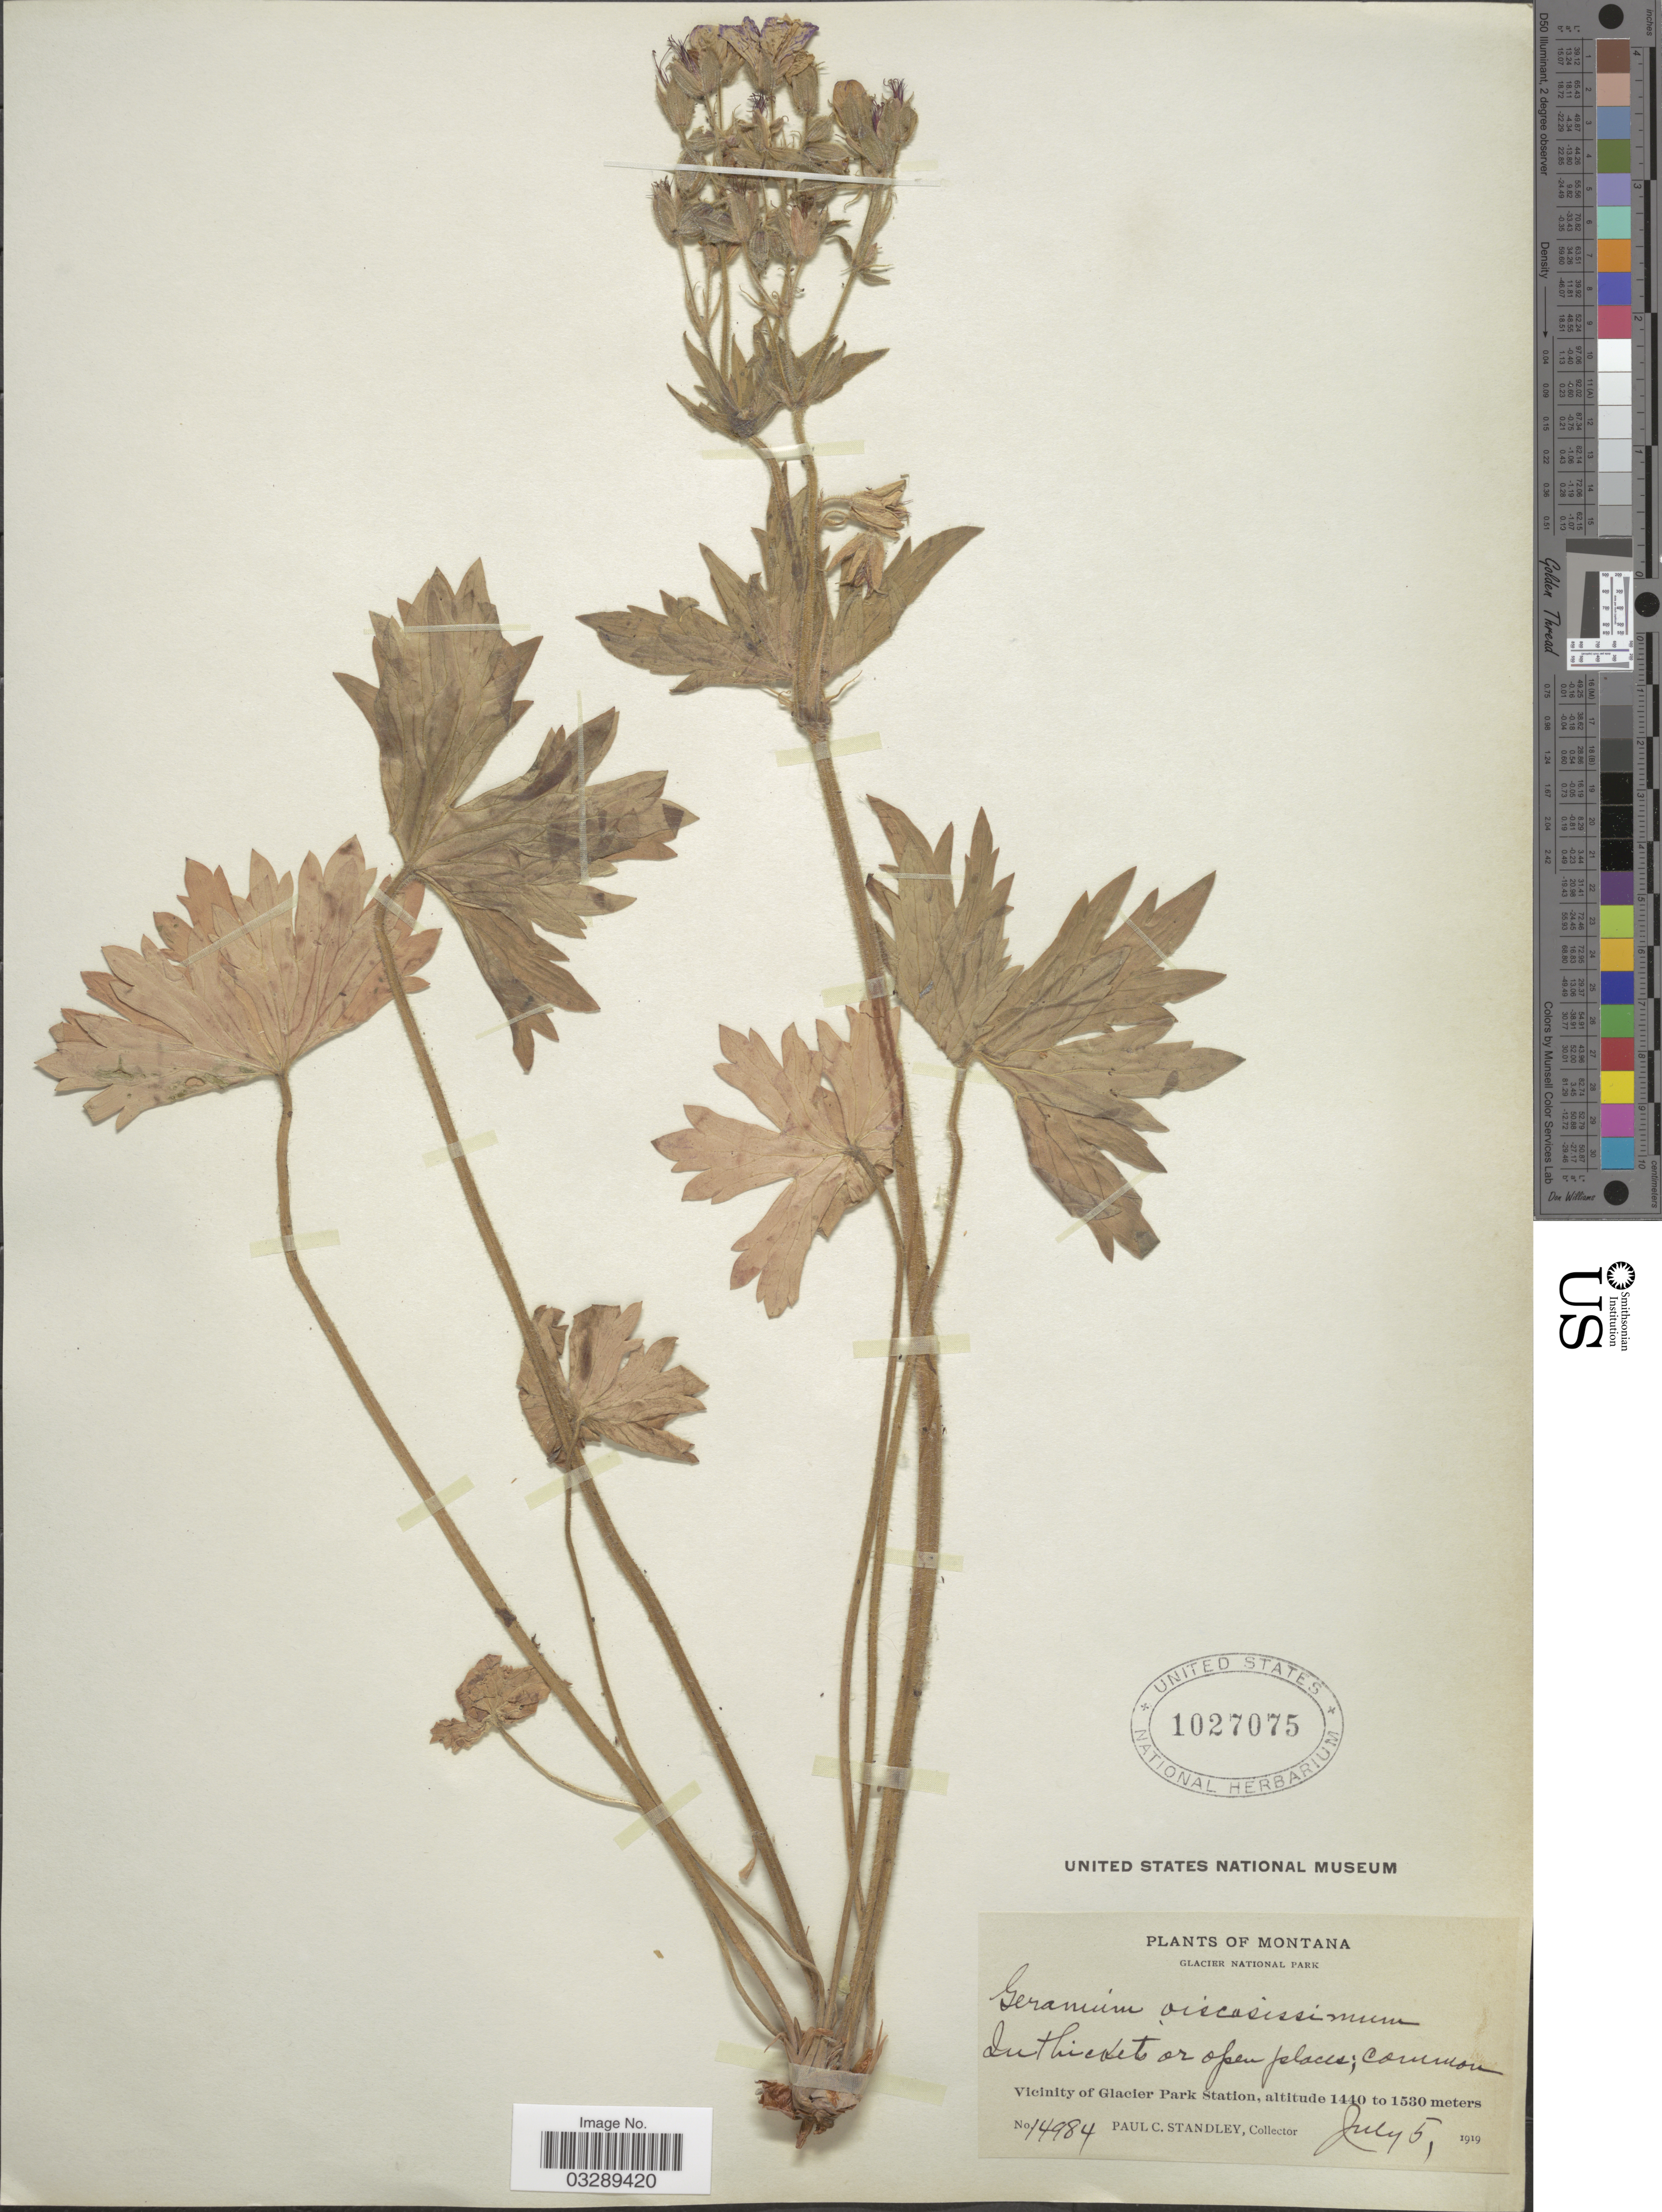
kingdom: Plantae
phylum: Tracheophyta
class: Magnoliopsida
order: Geraniales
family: Geraniaceae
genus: Geranium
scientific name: Geranium viscosissimum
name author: Fisch. & C.A. Mey.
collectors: P. C. Standley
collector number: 14984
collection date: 1919-07-05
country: United States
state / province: Montana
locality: Glacier National Park. Vicinity of Glacier Park Station.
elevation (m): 1440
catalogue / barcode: US 1027075